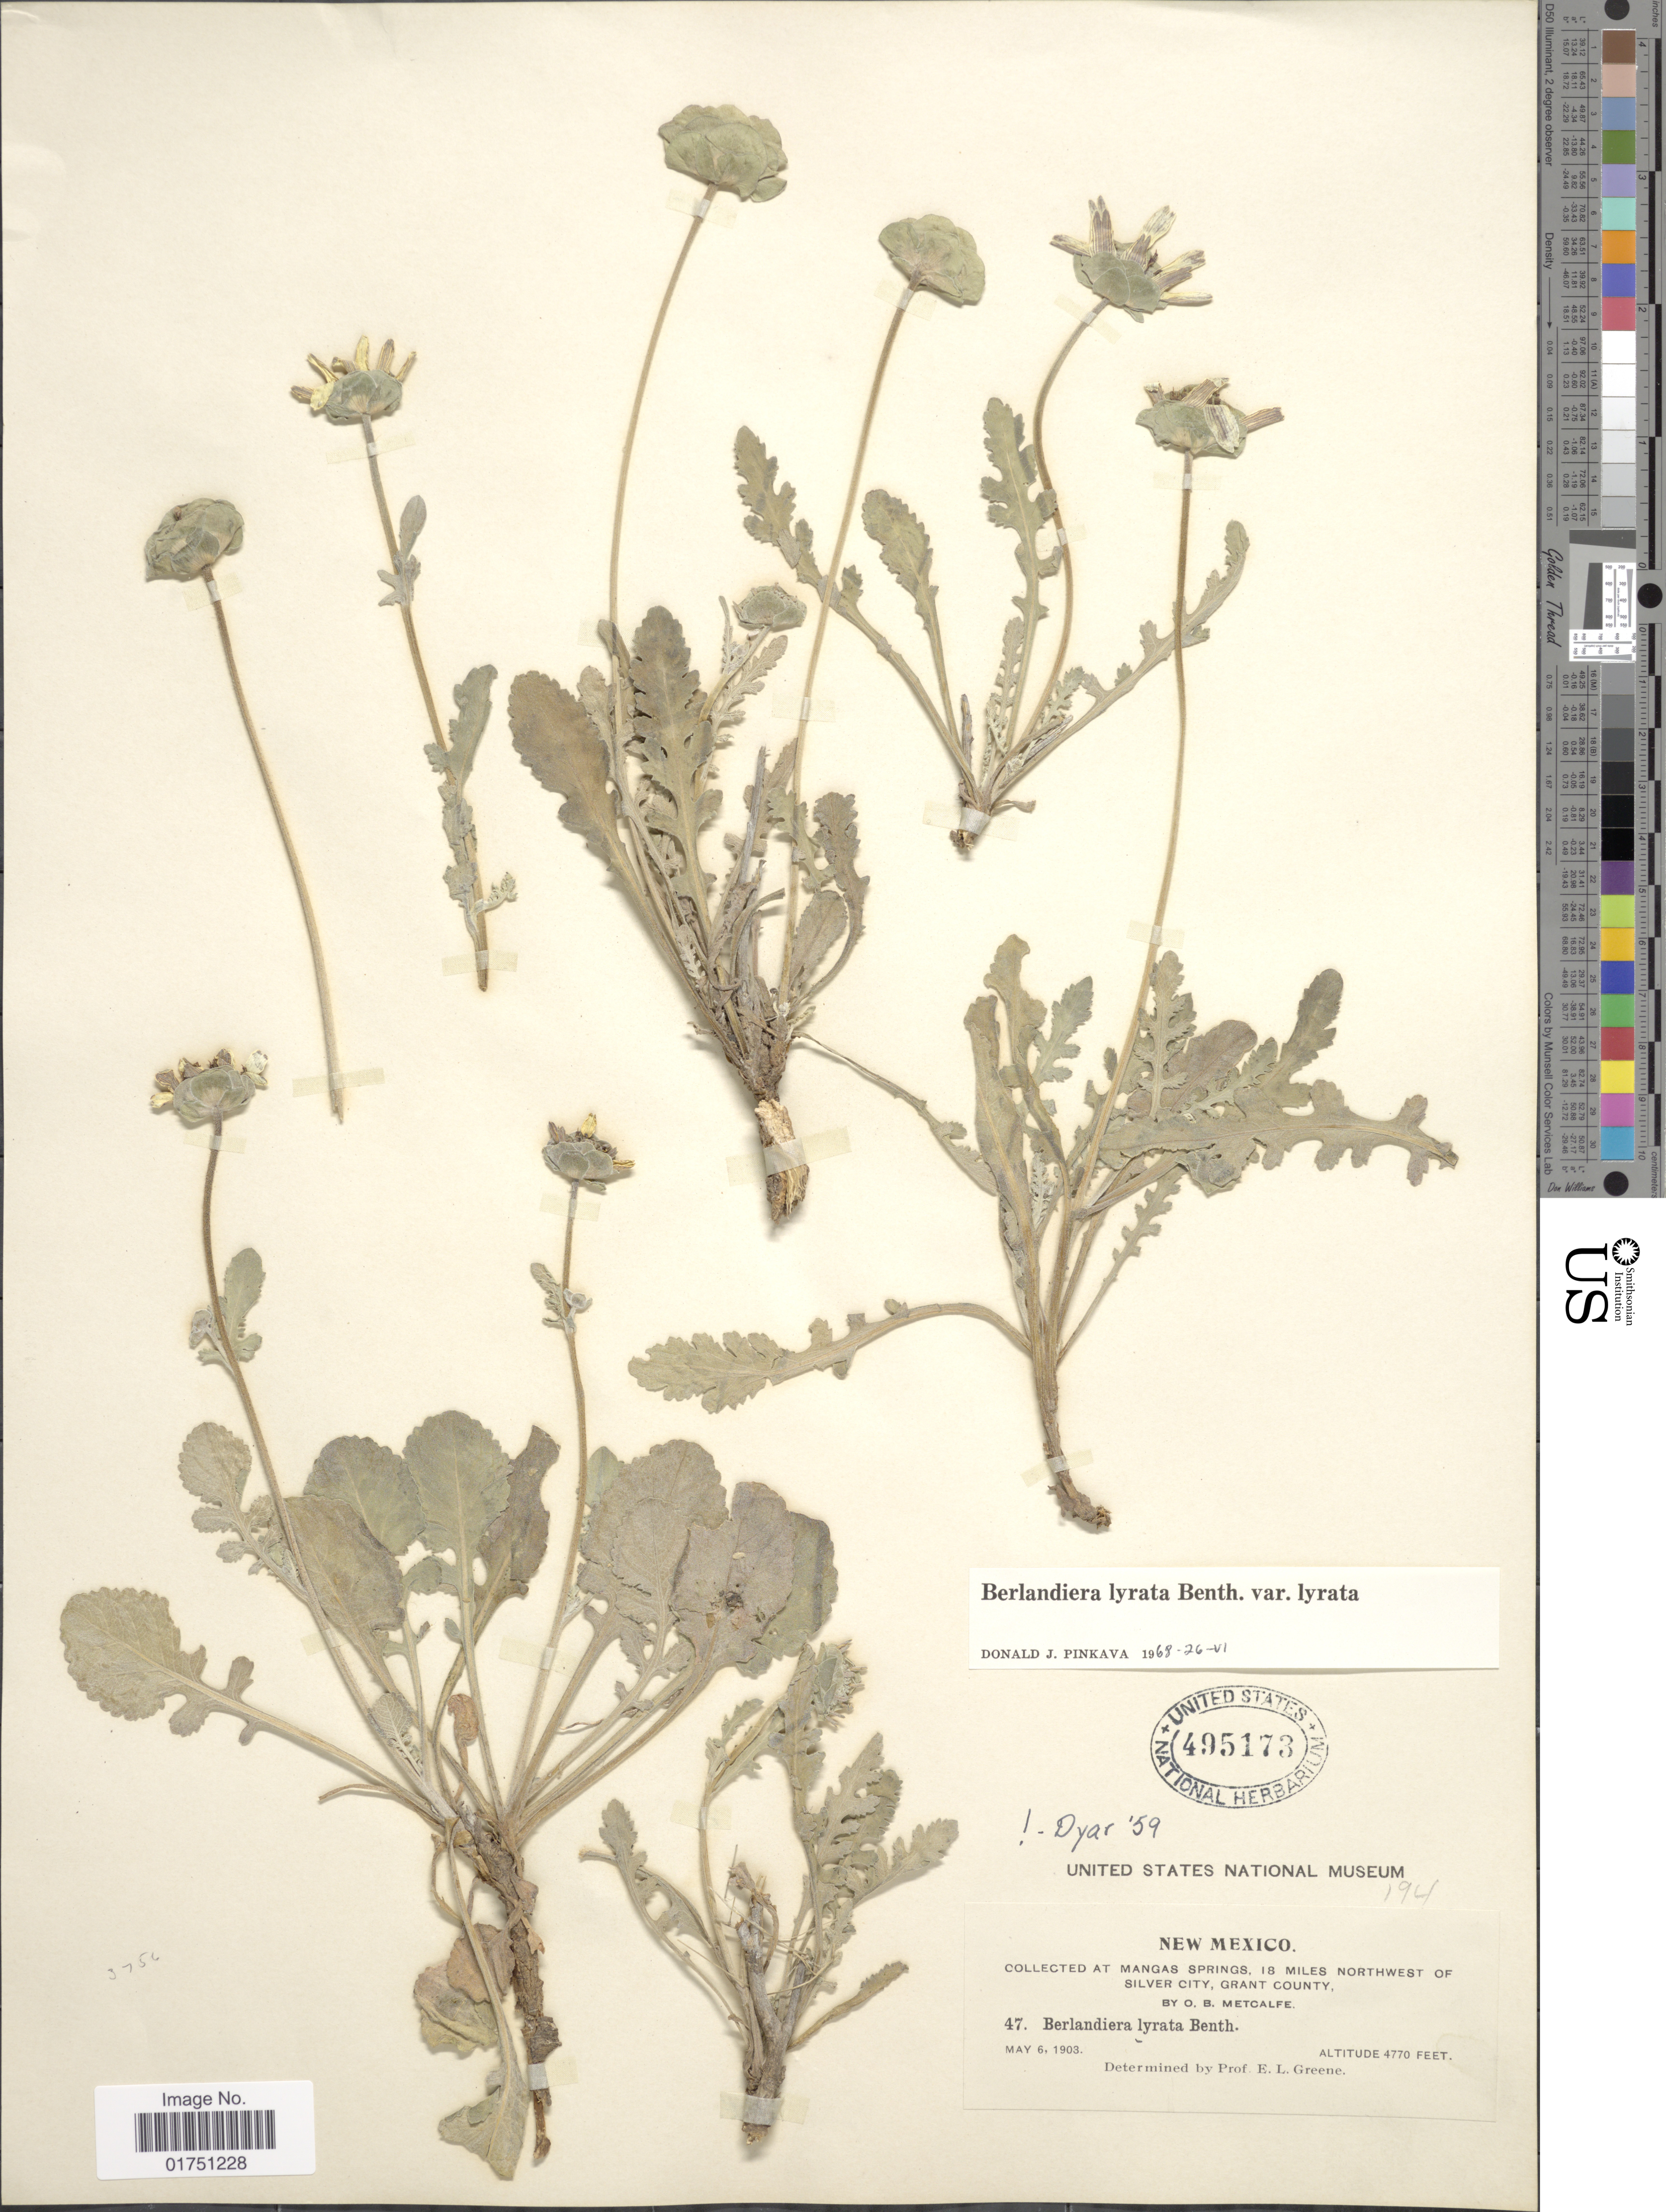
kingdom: Plantae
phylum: Tracheophyta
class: Magnoliopsida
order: Asterales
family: Asteraceae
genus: Berlandiera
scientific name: Berlandiera lyrata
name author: Benth.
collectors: O. B. Metcalfe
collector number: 47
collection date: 1903-05-06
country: United States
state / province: New Mexico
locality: At Mangas Springs, 18 miles Northwest of Silver City, Grant County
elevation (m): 1454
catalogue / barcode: US 495173